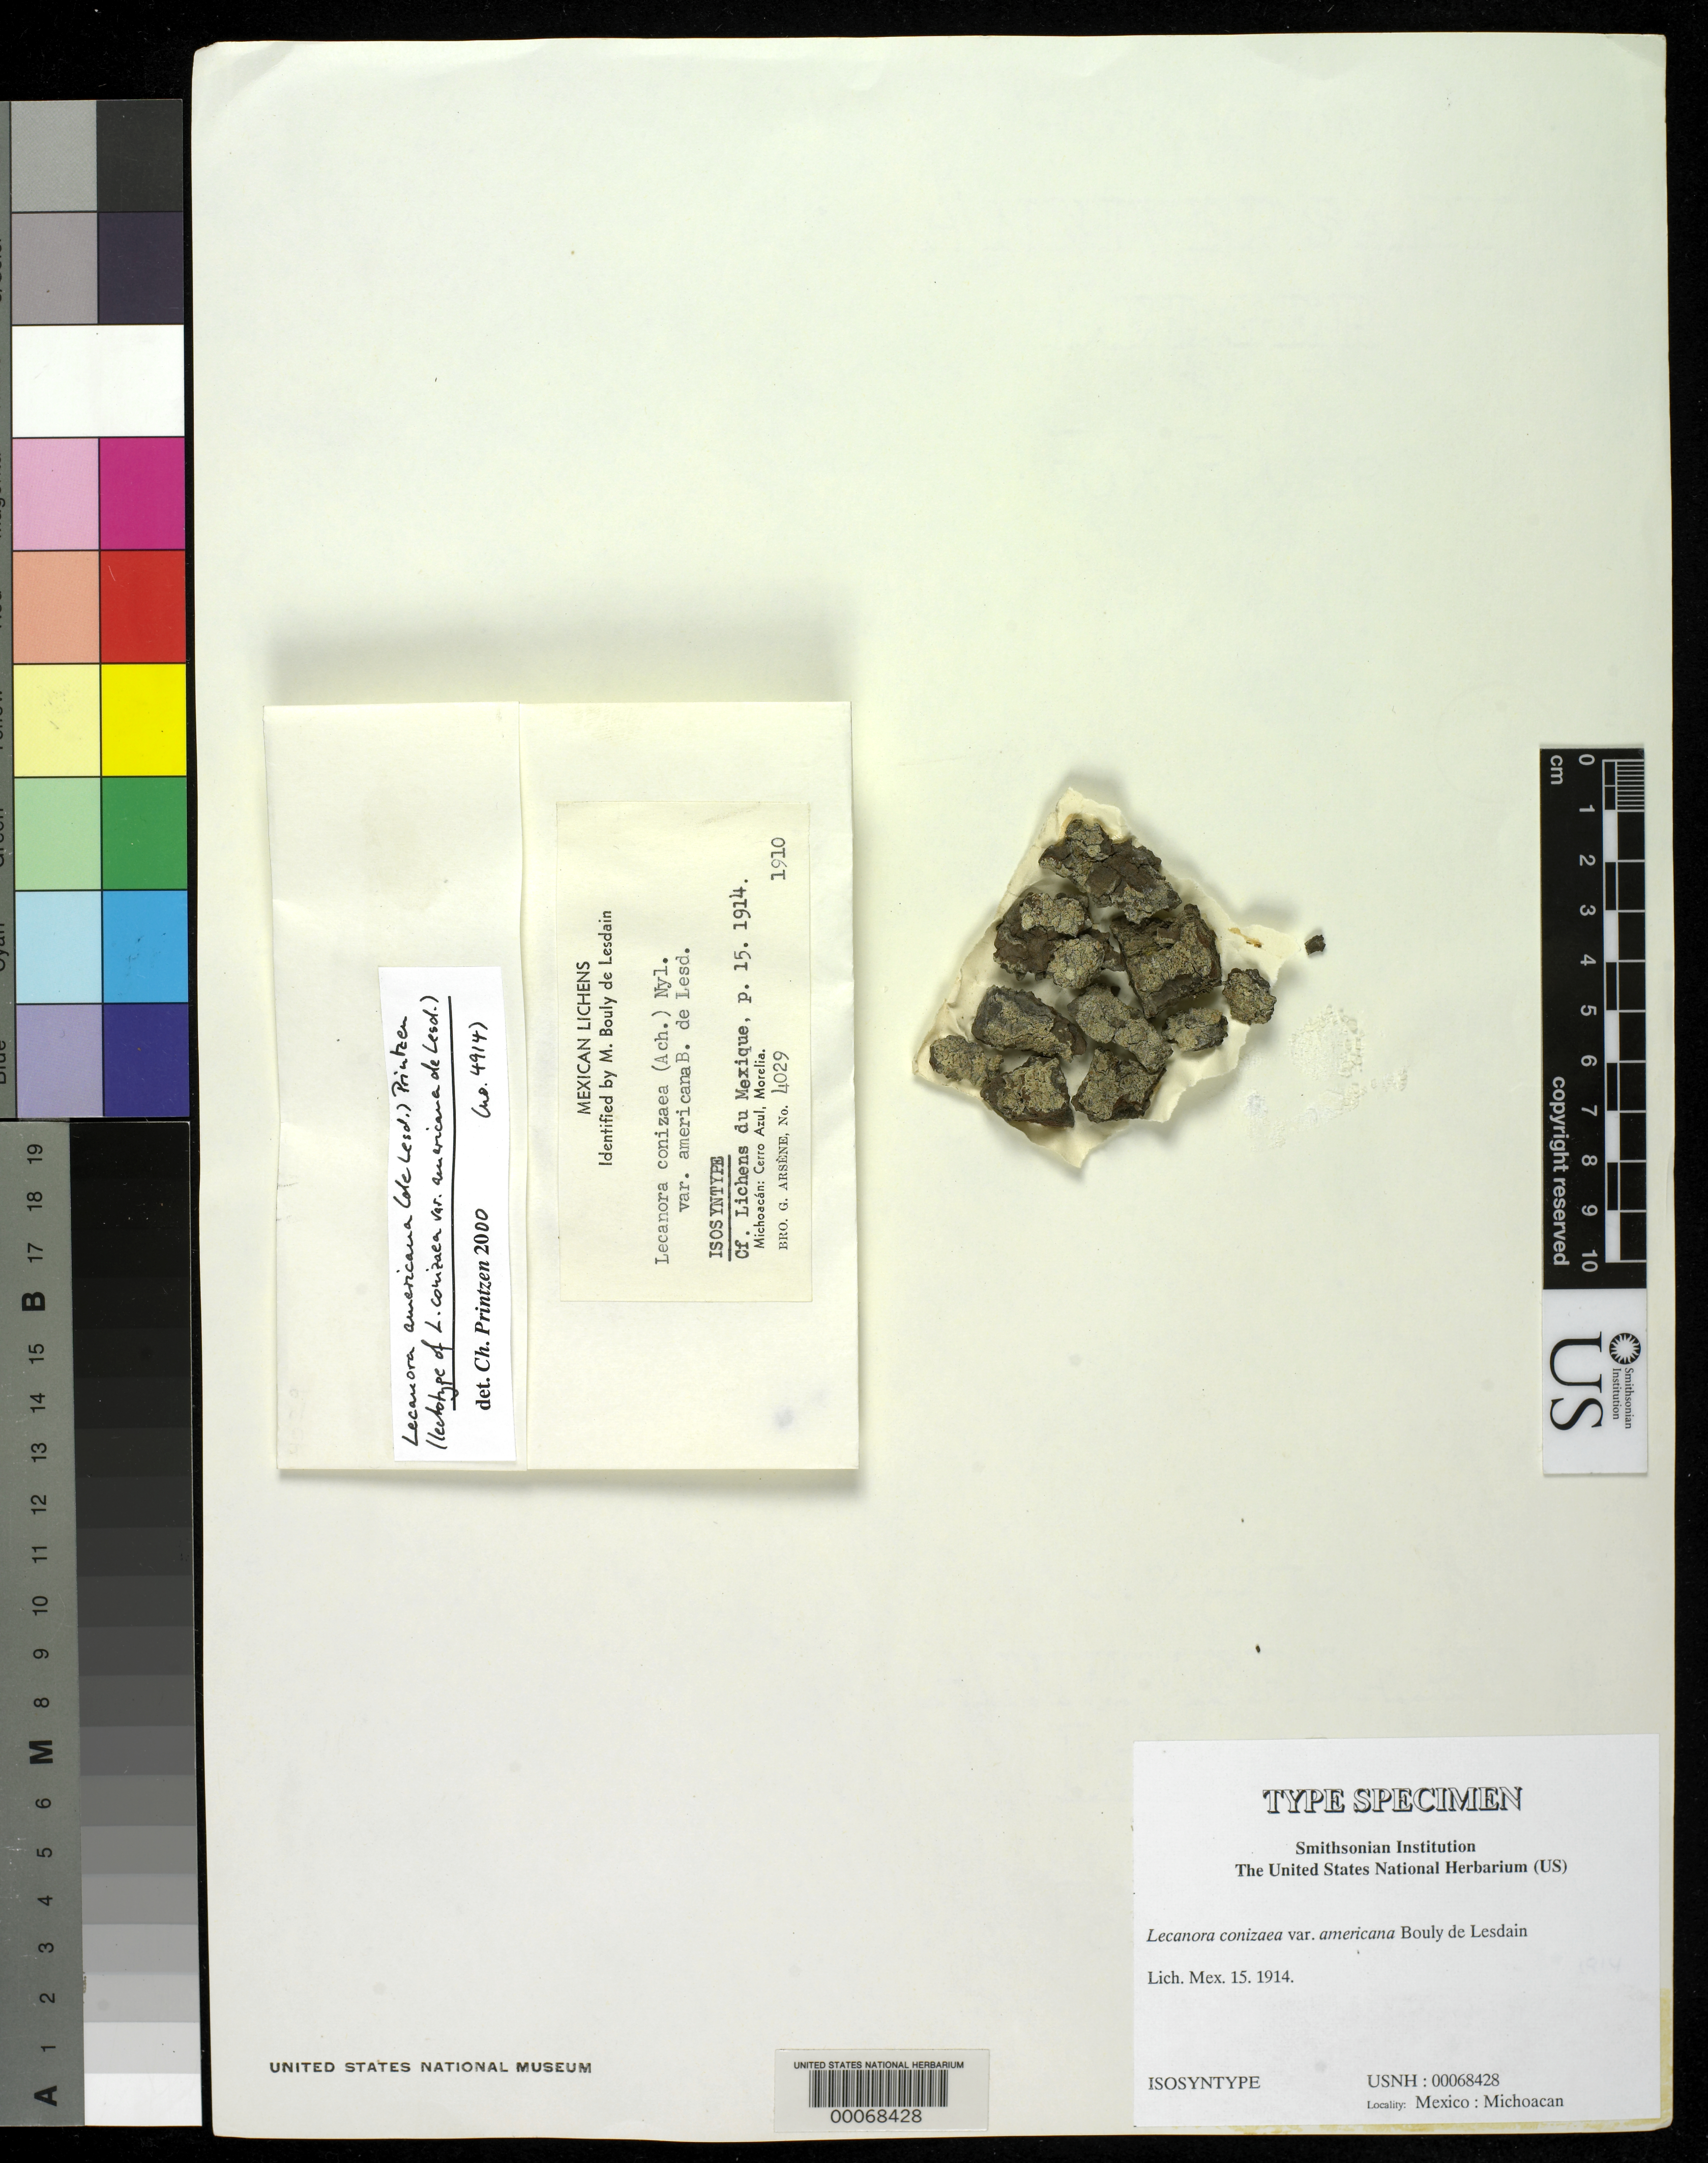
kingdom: Fungi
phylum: Ascomycota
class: Lecanoromycetes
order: Lecanorales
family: Lecanoraceae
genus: Lecanora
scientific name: Lecanora conizaea var. americana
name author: B. de Lesd.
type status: Isosyntype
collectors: Bro. G. Arsène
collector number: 4029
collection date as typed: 1910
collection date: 1910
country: Mexico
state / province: Michoacán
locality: Cerro Azul, Morelia.